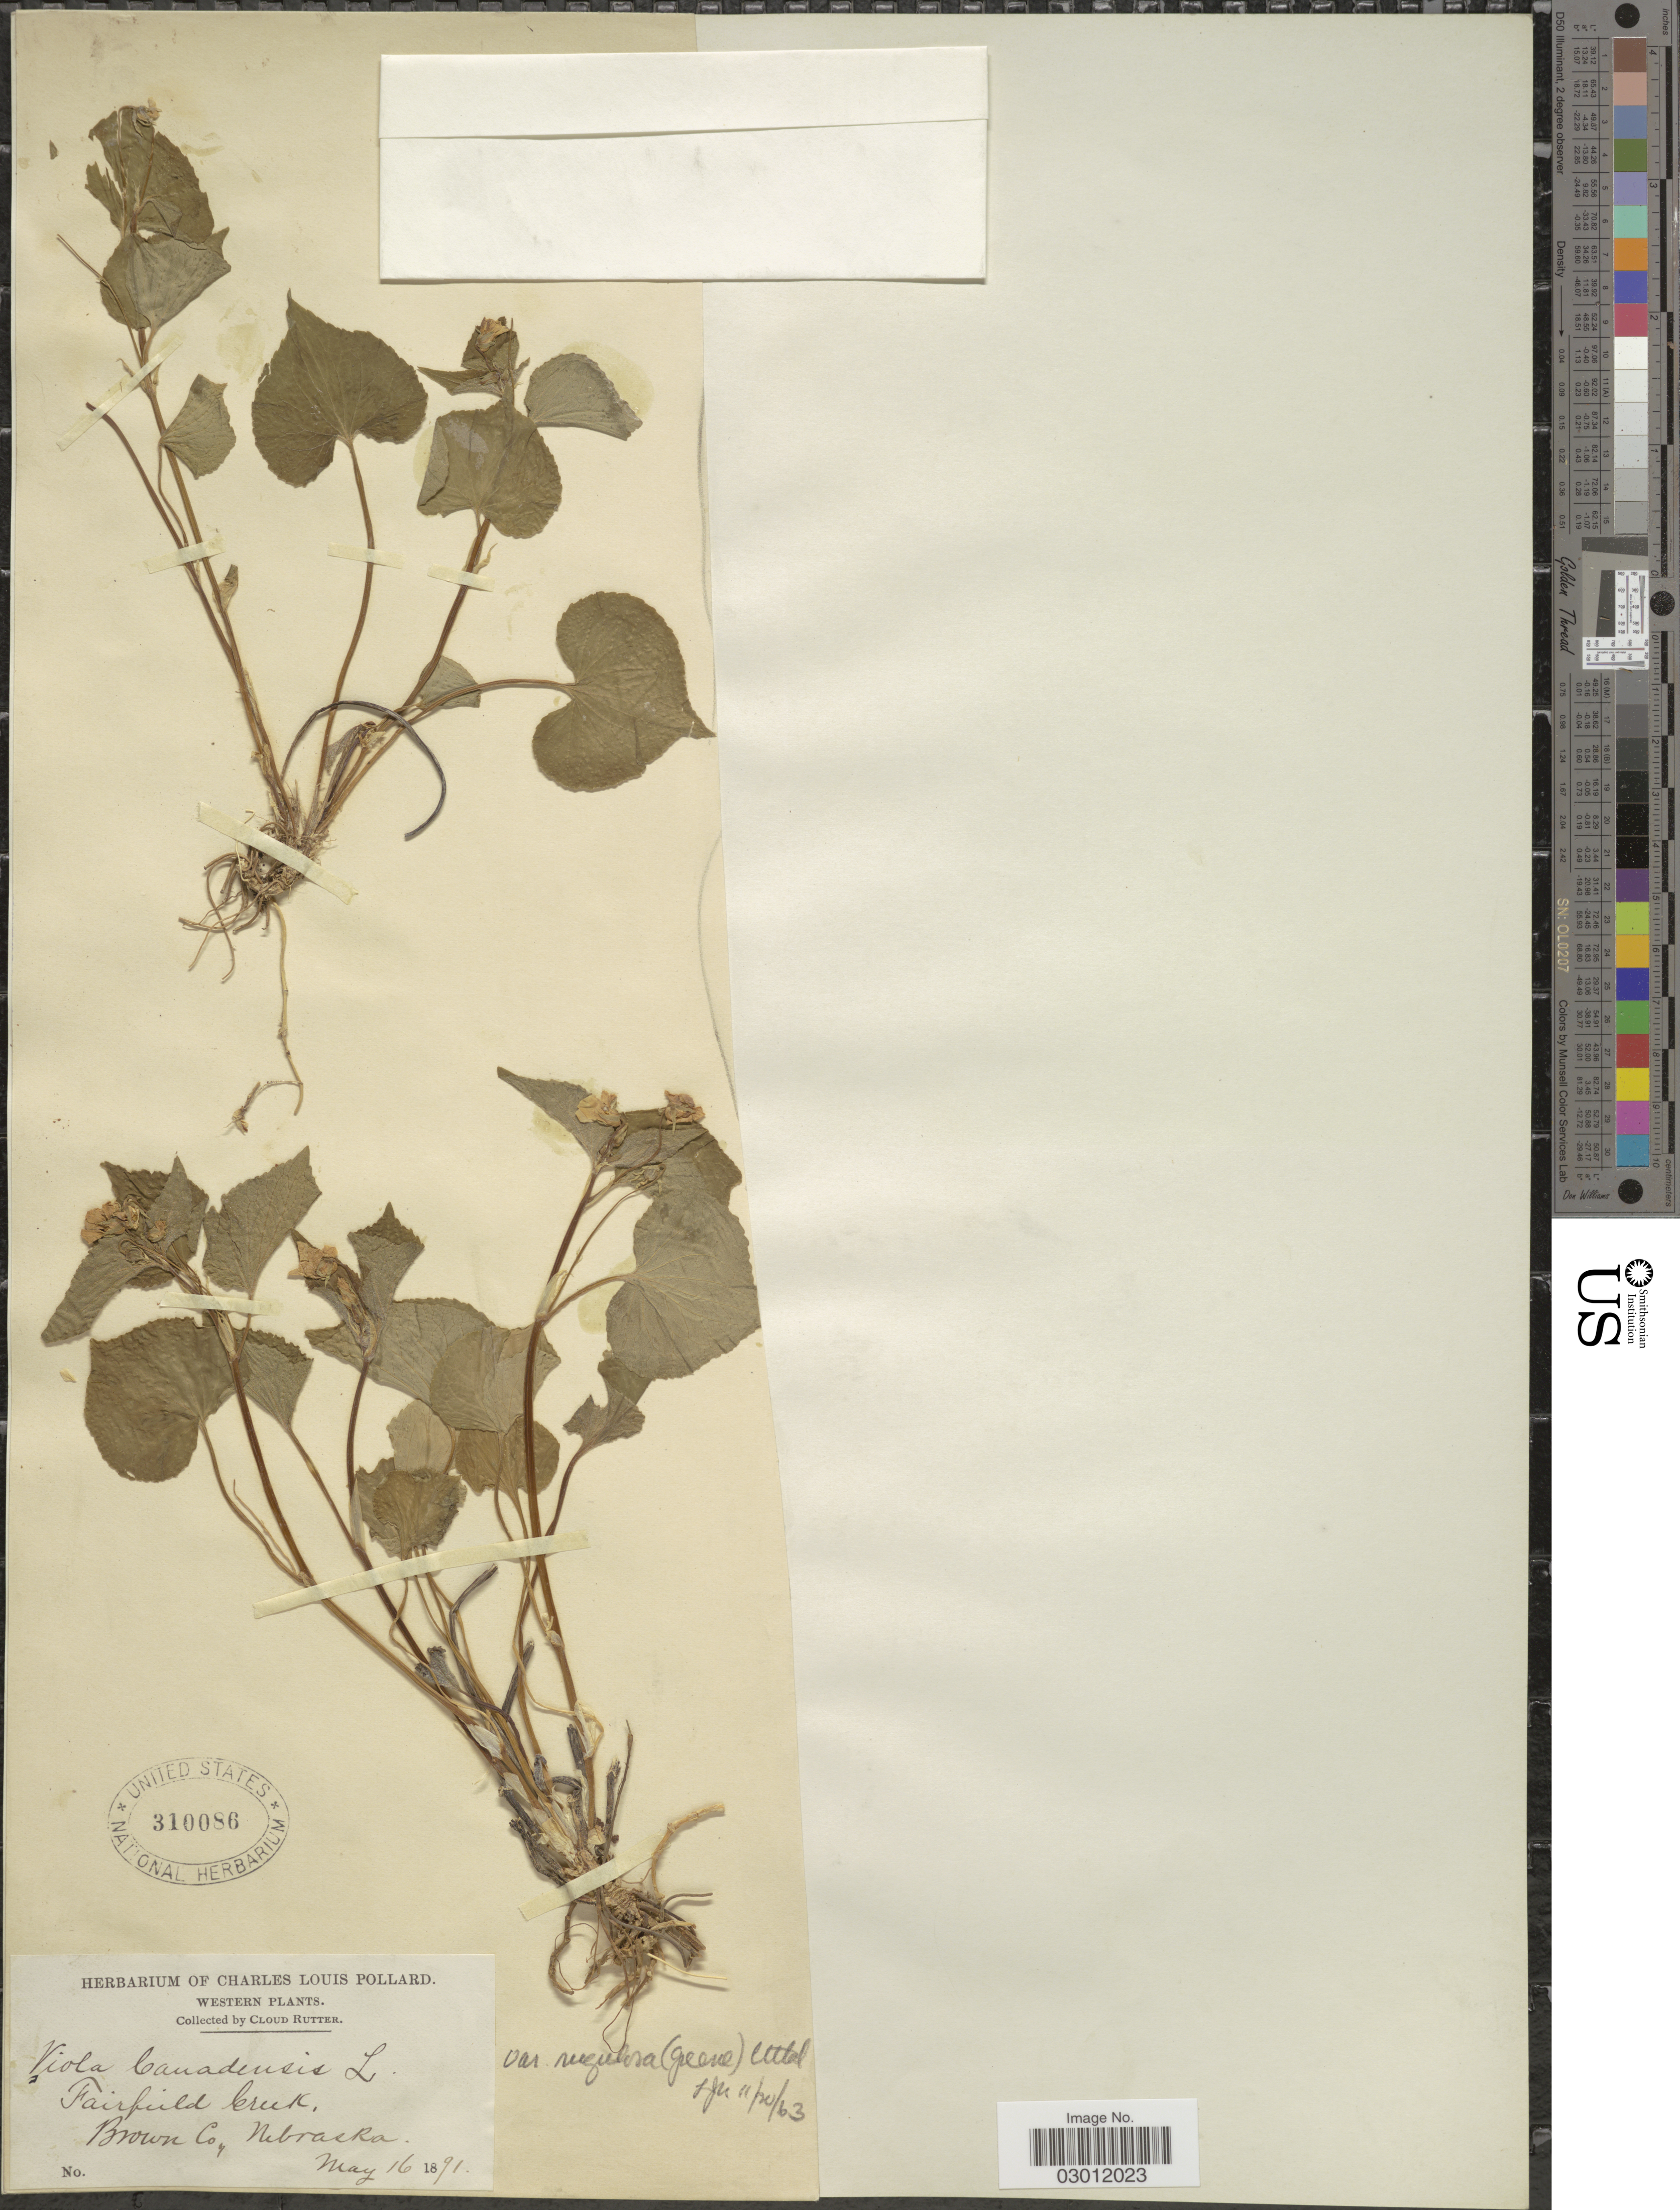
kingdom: Plantae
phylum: Tracheophyta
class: Magnoliopsida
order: Malpighiales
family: Violaceae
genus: Viola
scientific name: Viola canadensis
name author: L.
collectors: C. Rutter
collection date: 1891-05-16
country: United States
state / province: Nebraska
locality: Fairfield Creek. Brown Co., Nebraska.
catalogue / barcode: US 310086